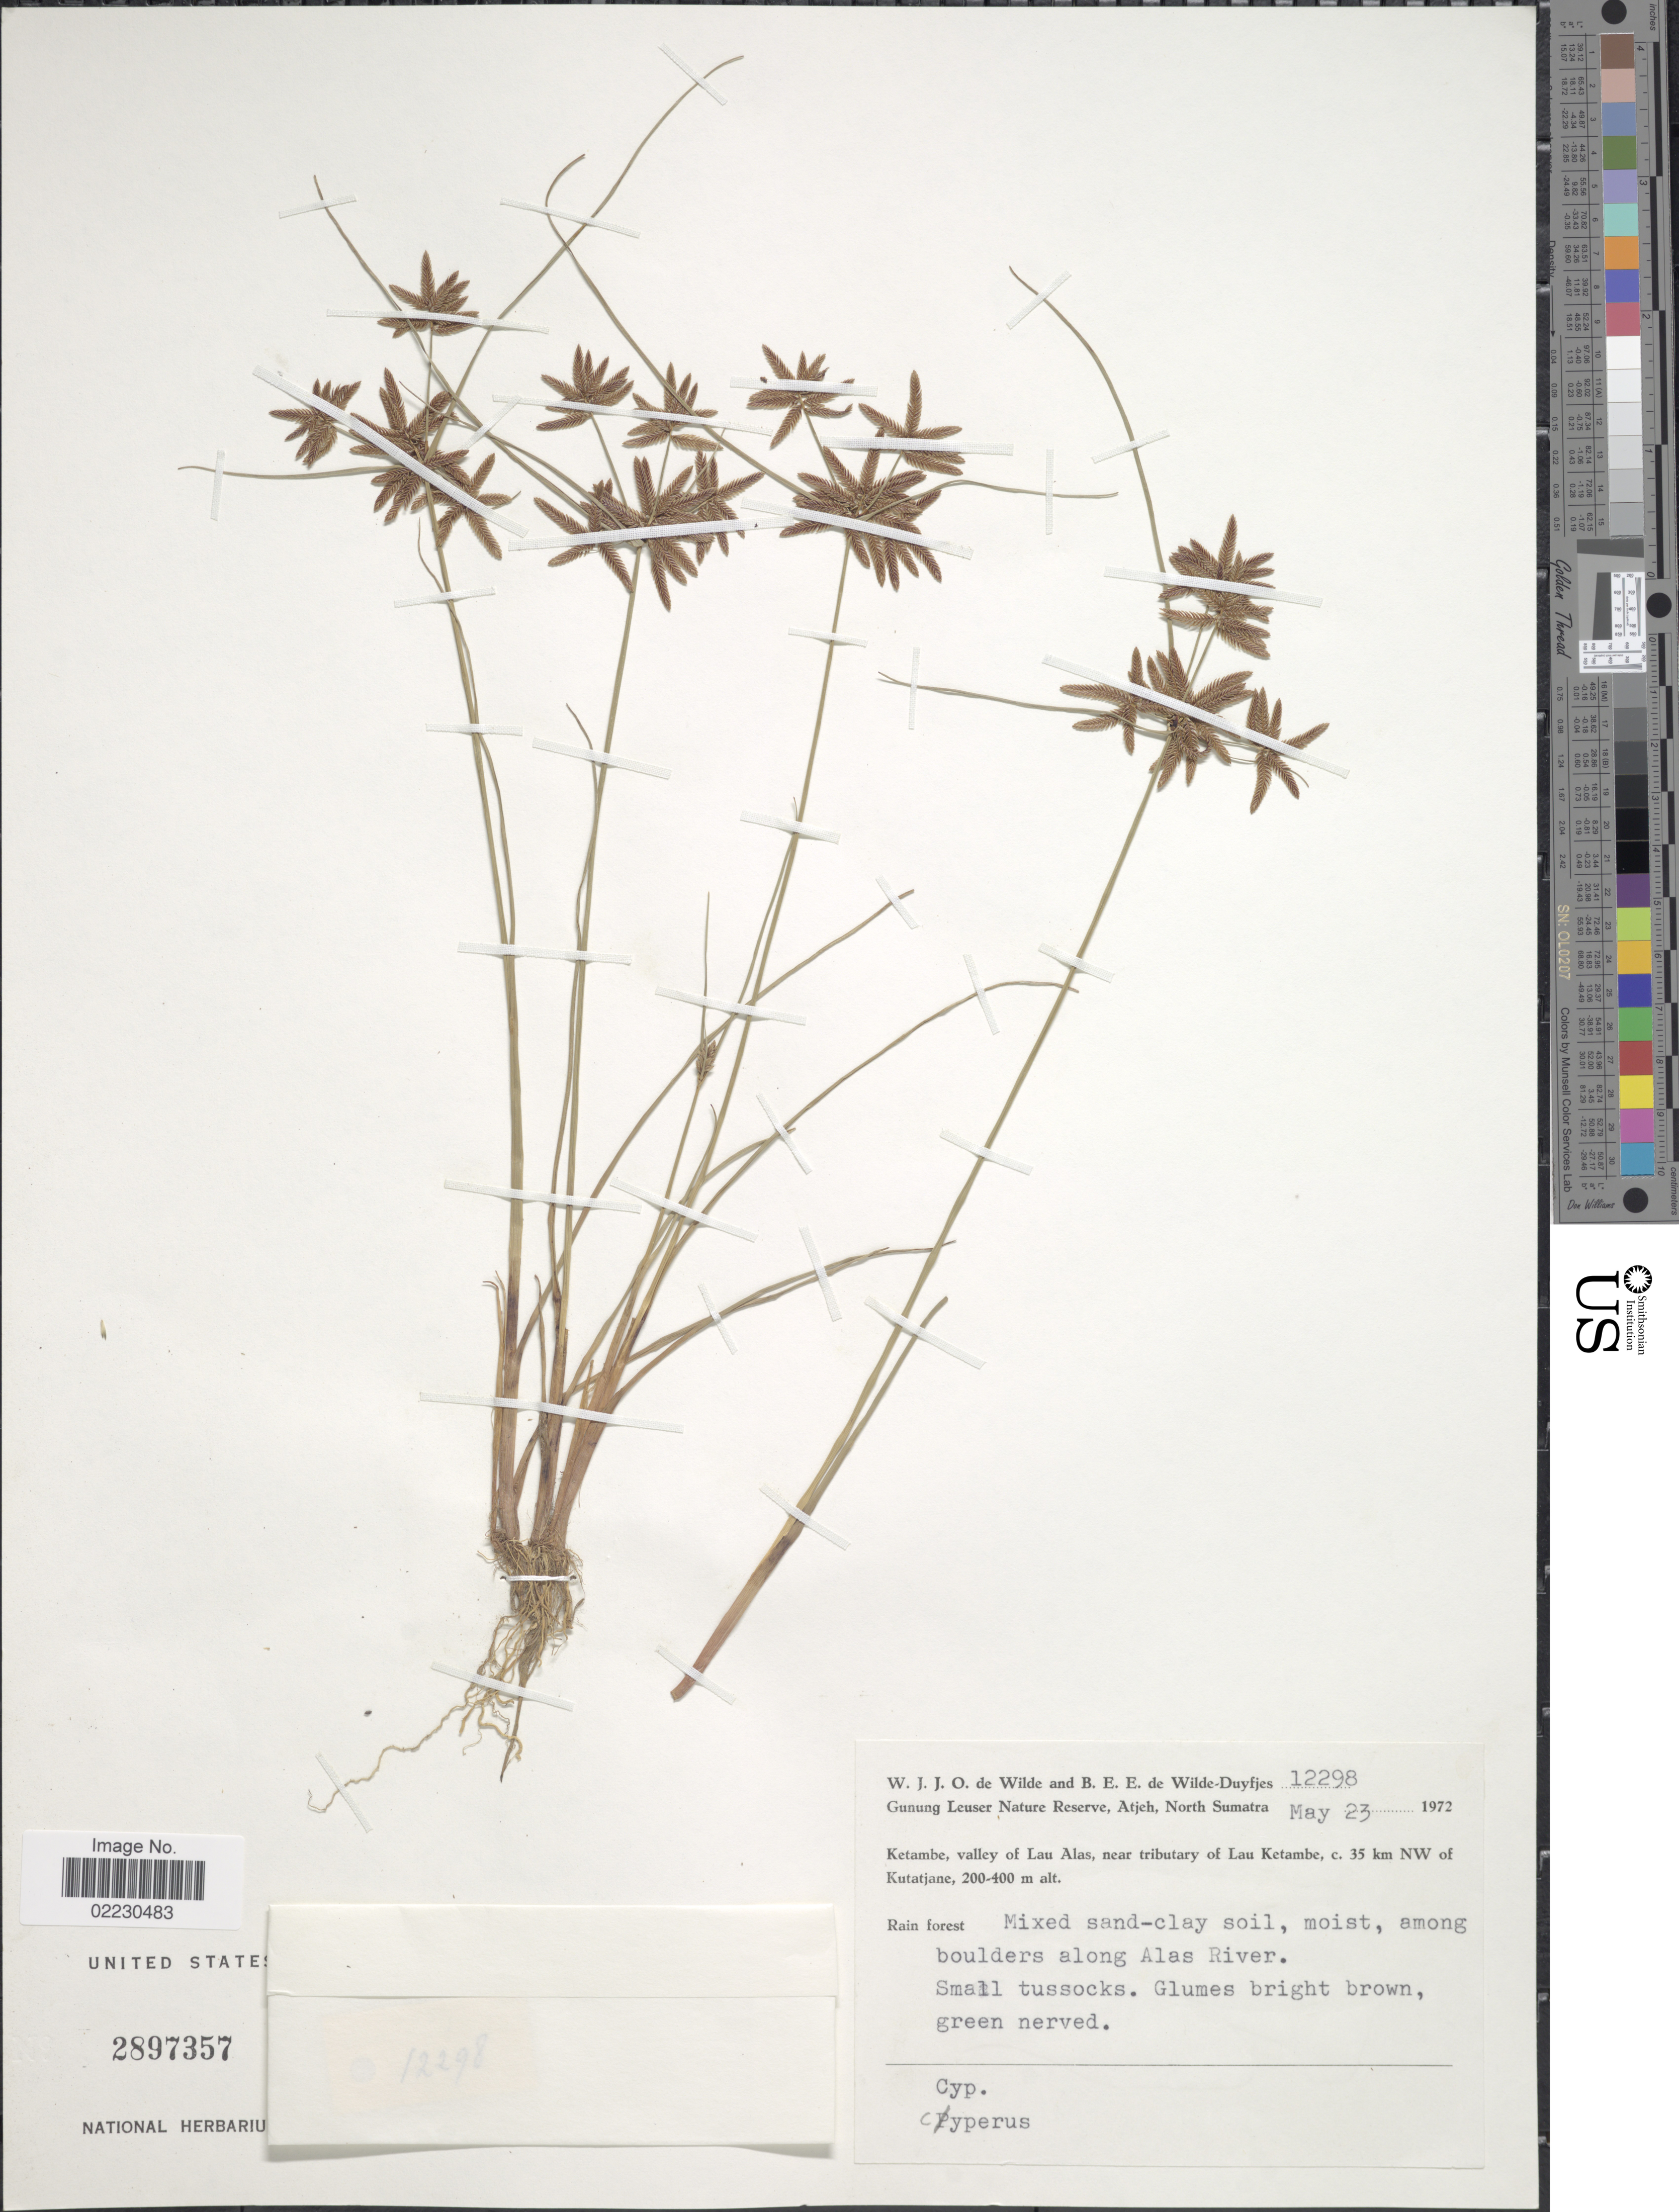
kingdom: Plantae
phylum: Tracheophyta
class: Liliopsida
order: Poales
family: Cyperaceae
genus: Cyperus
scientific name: Cyperus flavidus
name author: Retz.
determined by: Strong, Mark T., (BOT), Smithsonian Institution - National Museum of Natural History (UNITED STATES)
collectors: W. J. de Wilde & B. E. de Wilde-Duyfjes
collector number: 12298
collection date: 1972-05-23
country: Indonesia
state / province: Sumatra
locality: Gunung Leuser Nature Reserve, Atjeh, North Sumatra, Ketambe Valley of Lau Alas, near tributary of Lau Ketambe, c. 35 km NW of Kutatjane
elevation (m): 200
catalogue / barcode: US 2897357